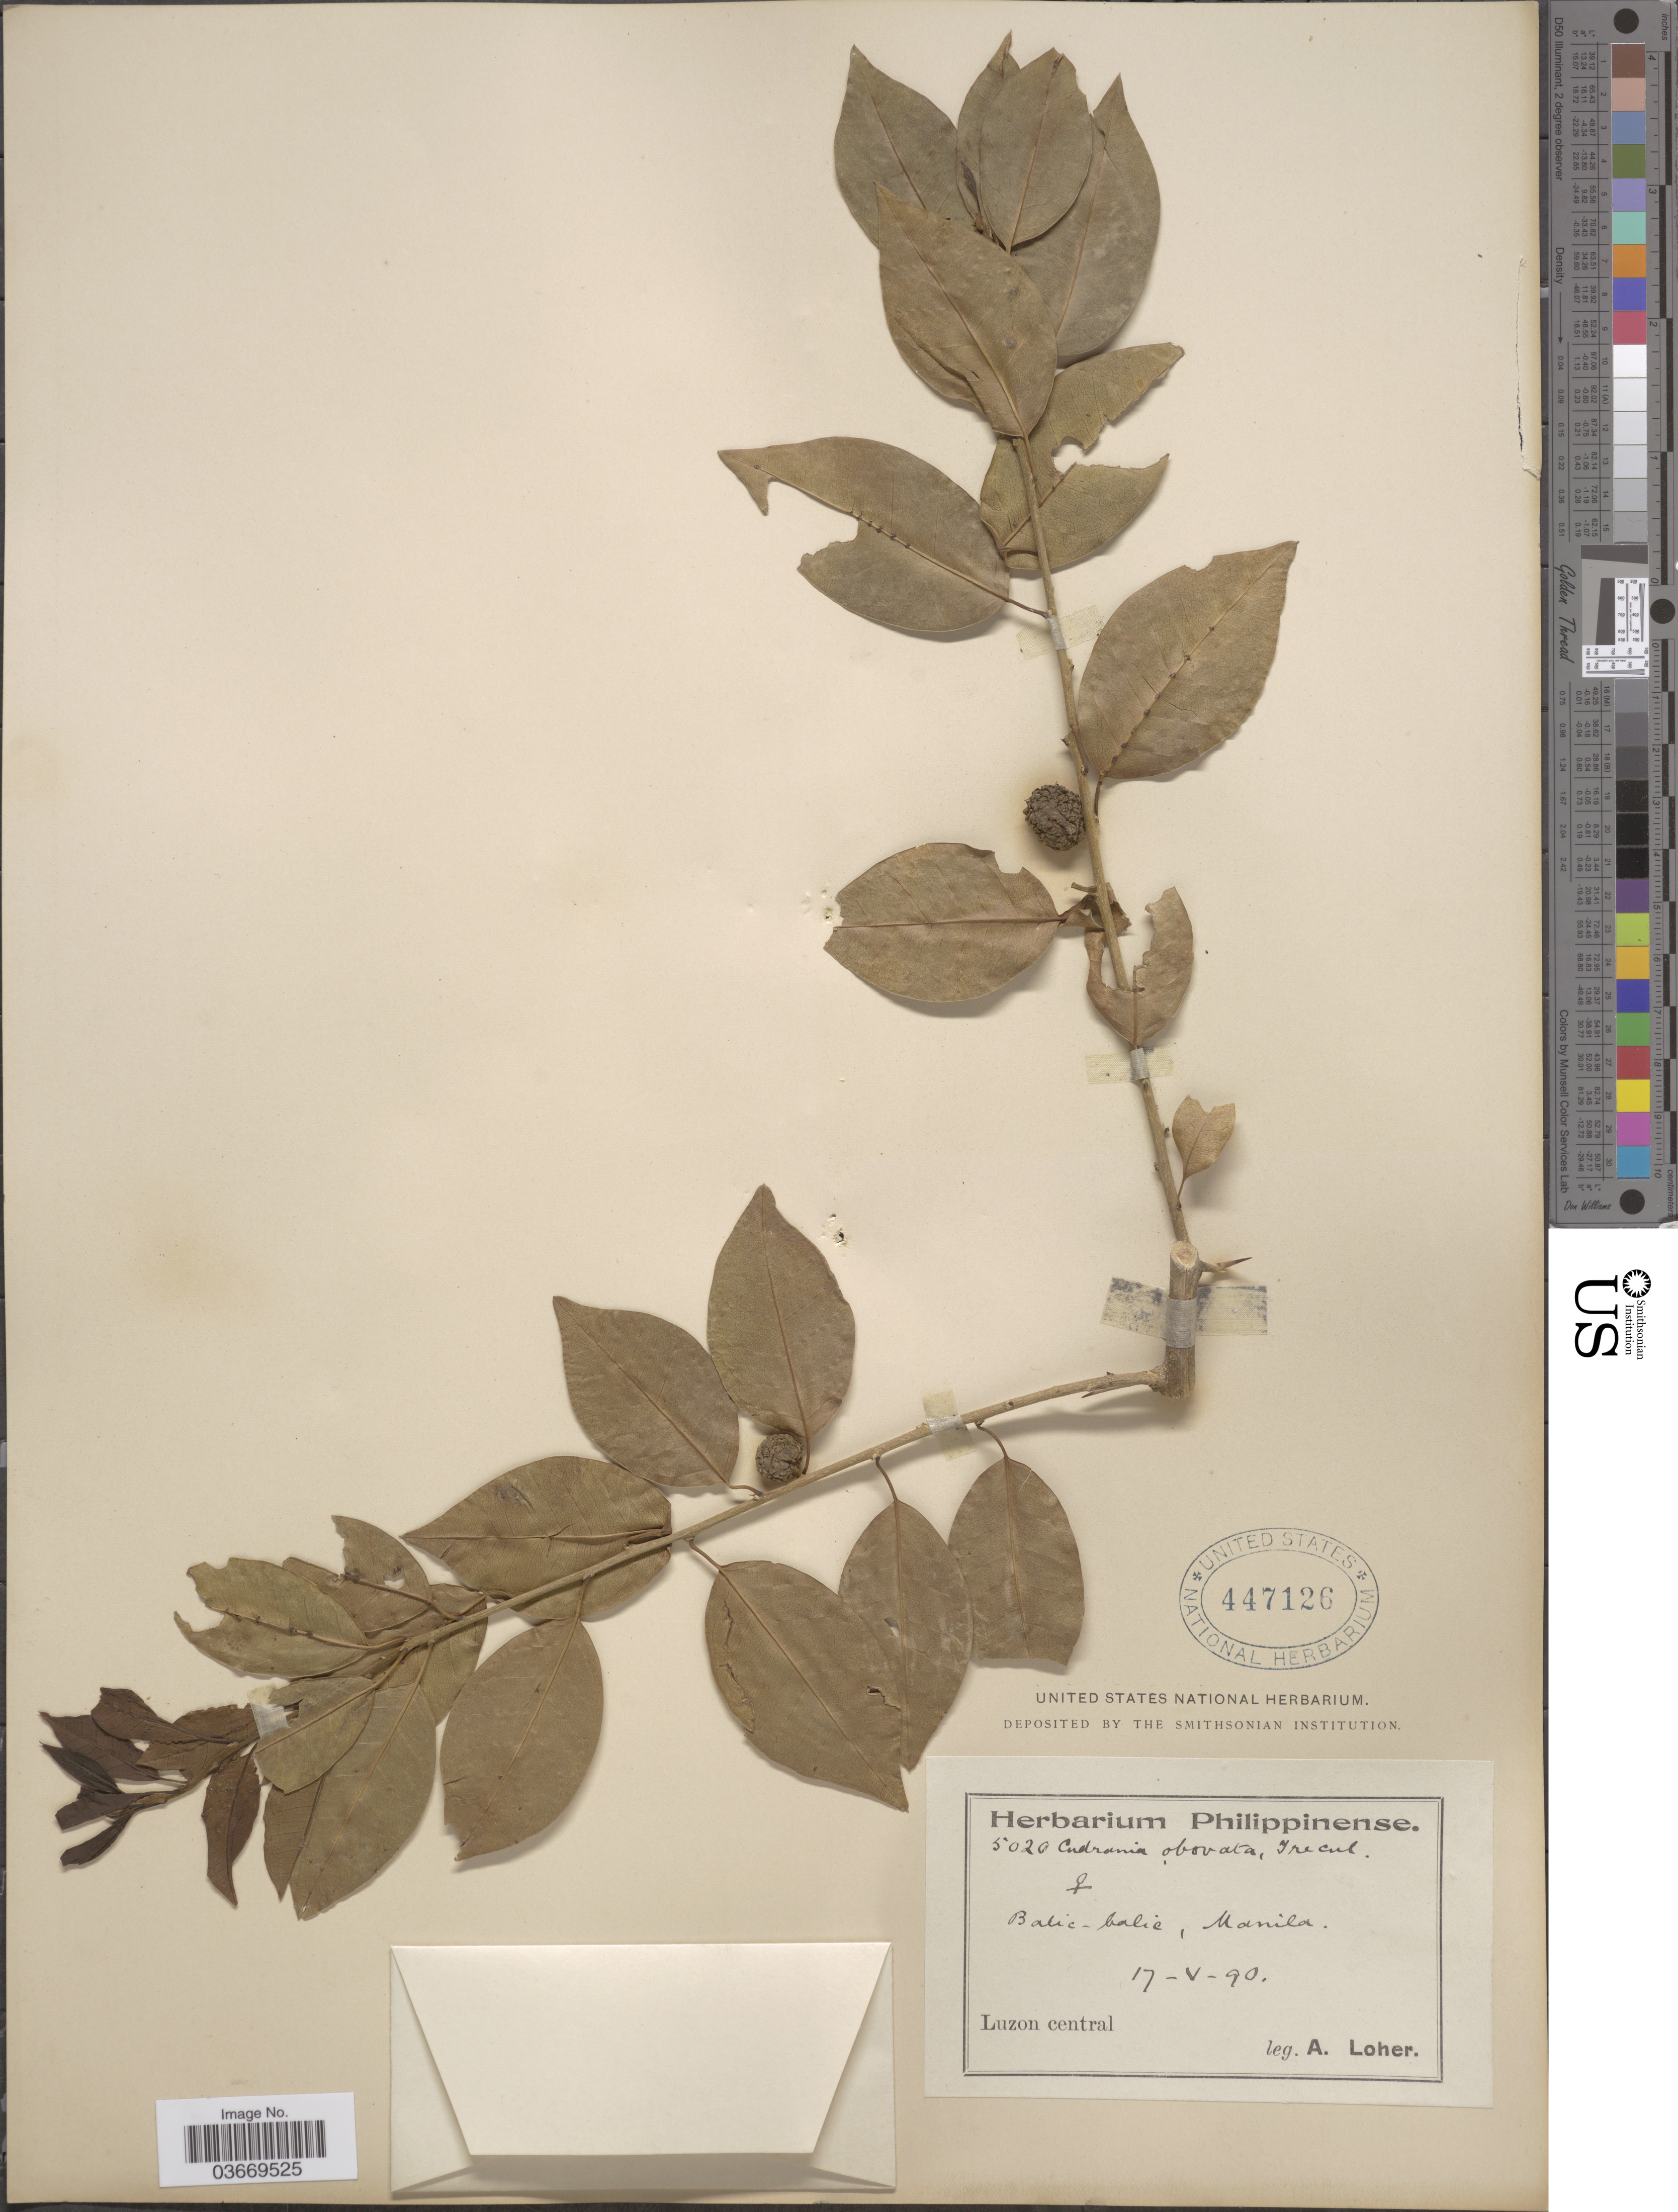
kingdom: Plantae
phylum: Tracheophyta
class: Magnoliopsida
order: Rosales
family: Moraceae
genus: Maclura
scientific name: Maclura cochinchinensis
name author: (Lour.) Corner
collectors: A. Loher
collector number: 5020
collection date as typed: Transcribed d/m/y: 17/5/90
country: Philippines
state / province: Central Luzon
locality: Balic-balic, Manila. Luzon central.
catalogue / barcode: US 447126